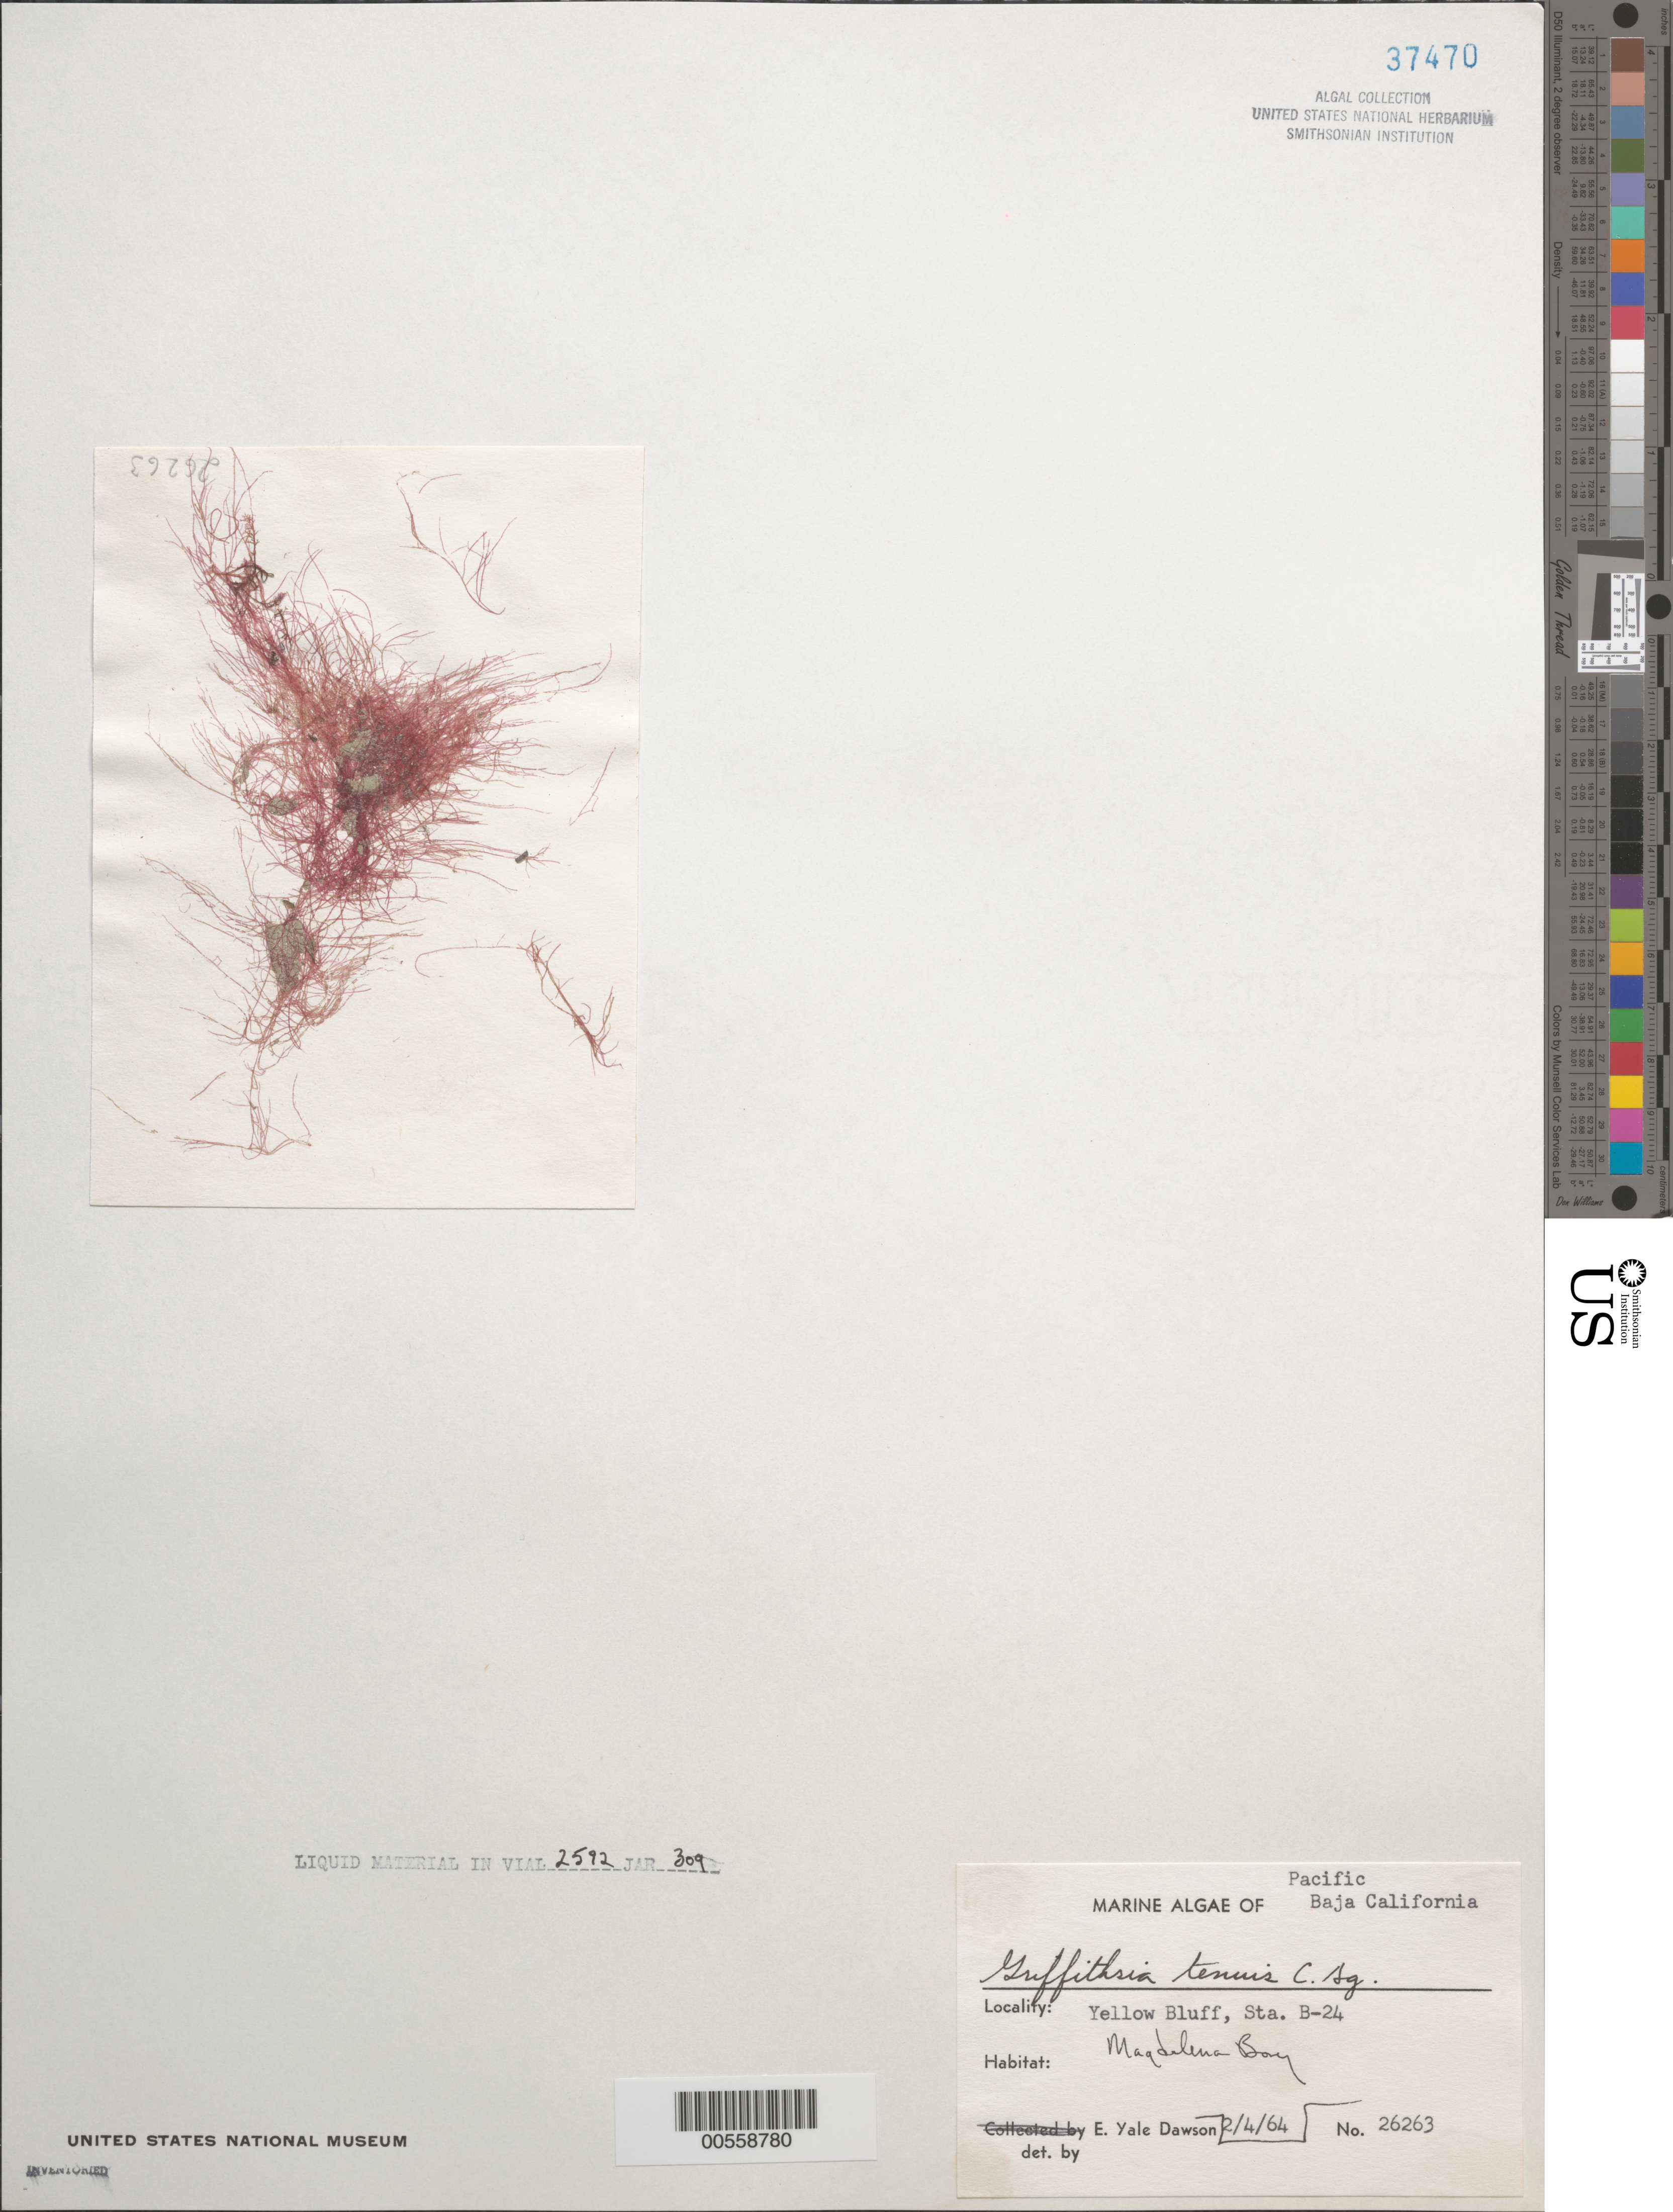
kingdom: Plantae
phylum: Rhodophyta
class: Florideophyceae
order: Ceramiales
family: Wrangeliaceae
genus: Anotrichium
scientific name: Anotrichium tenue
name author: (C. Agardh) Nägeli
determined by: Algae name updating Project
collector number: EYD 26263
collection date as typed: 04 Feb 1964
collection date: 1964-02-04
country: Mexico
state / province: Baja California Sur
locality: Yellow Bluff, Bahia Magdalena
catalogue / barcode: US 37470